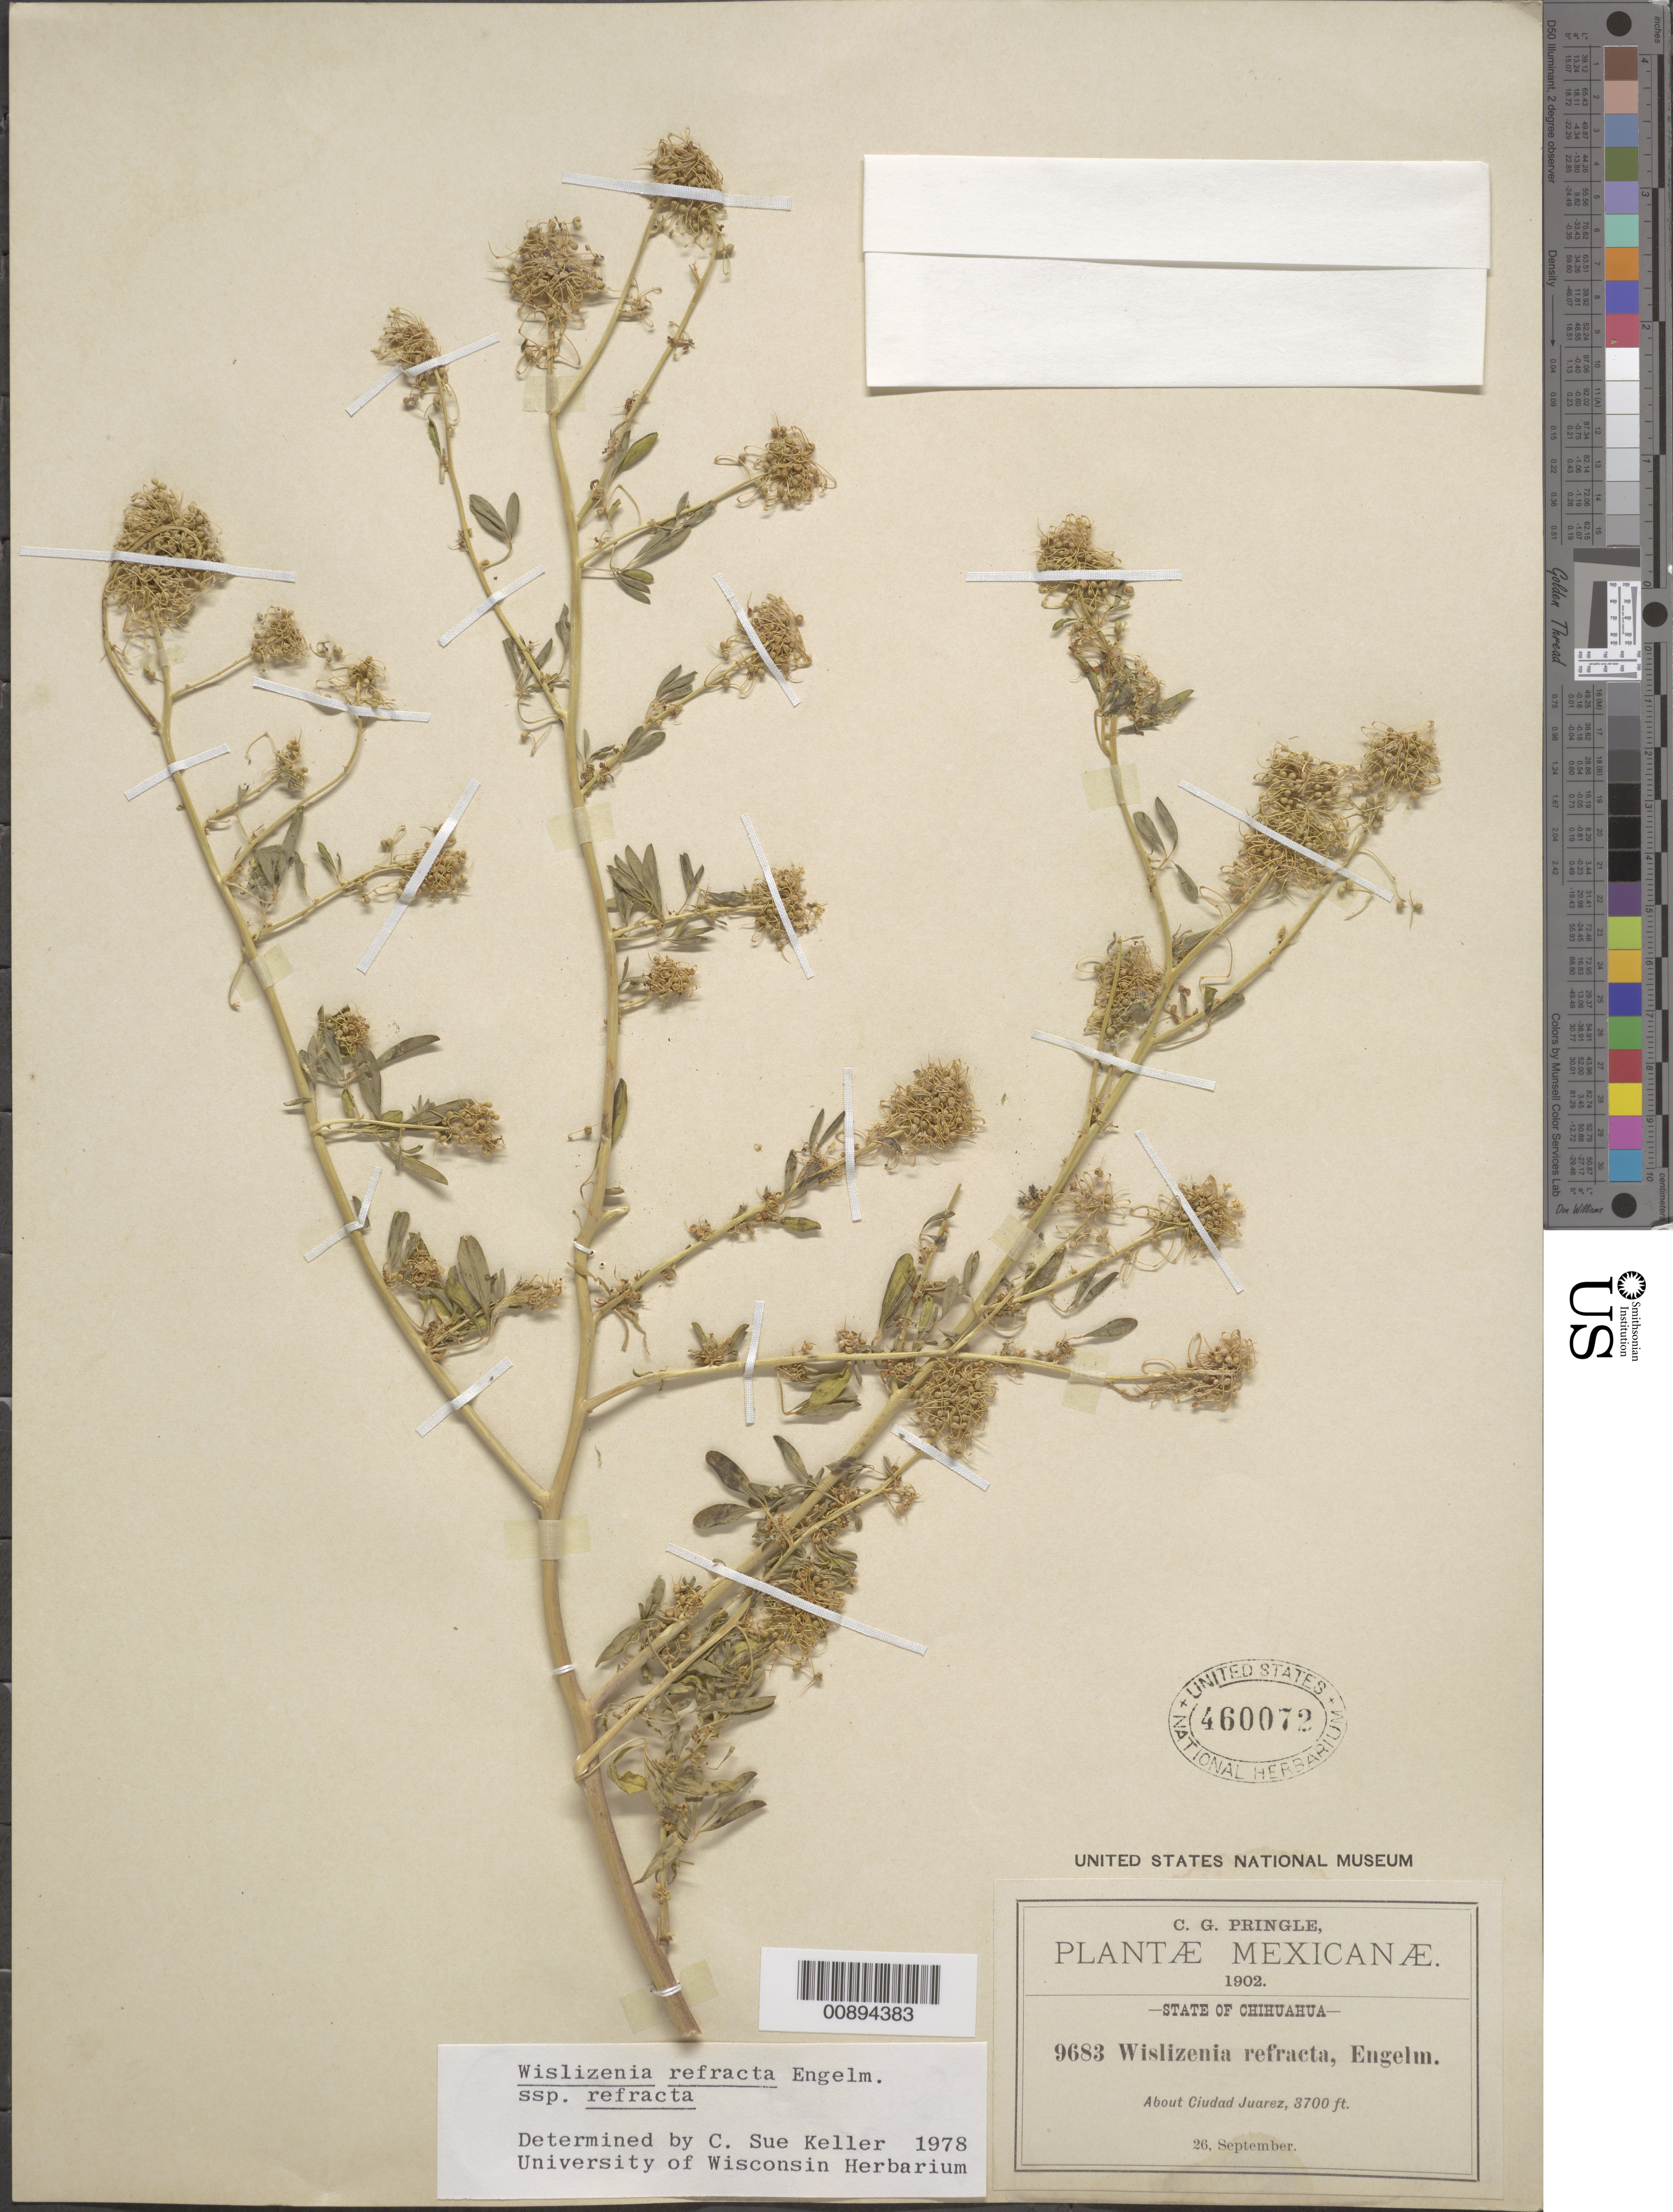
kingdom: Plantae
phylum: Tracheophyta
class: Magnoliopsida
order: Brassicales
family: Cleomaceae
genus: Cleomella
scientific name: Cleomella refracta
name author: (Engelm.) J.C. Hall & Roalson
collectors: C. G. Pringle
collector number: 9683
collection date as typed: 26 Sep 1902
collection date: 1902-09-26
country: Mexico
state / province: Chihuahua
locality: About Ciudad Juárez, Chihuahua.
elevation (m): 1128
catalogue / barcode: US 460072